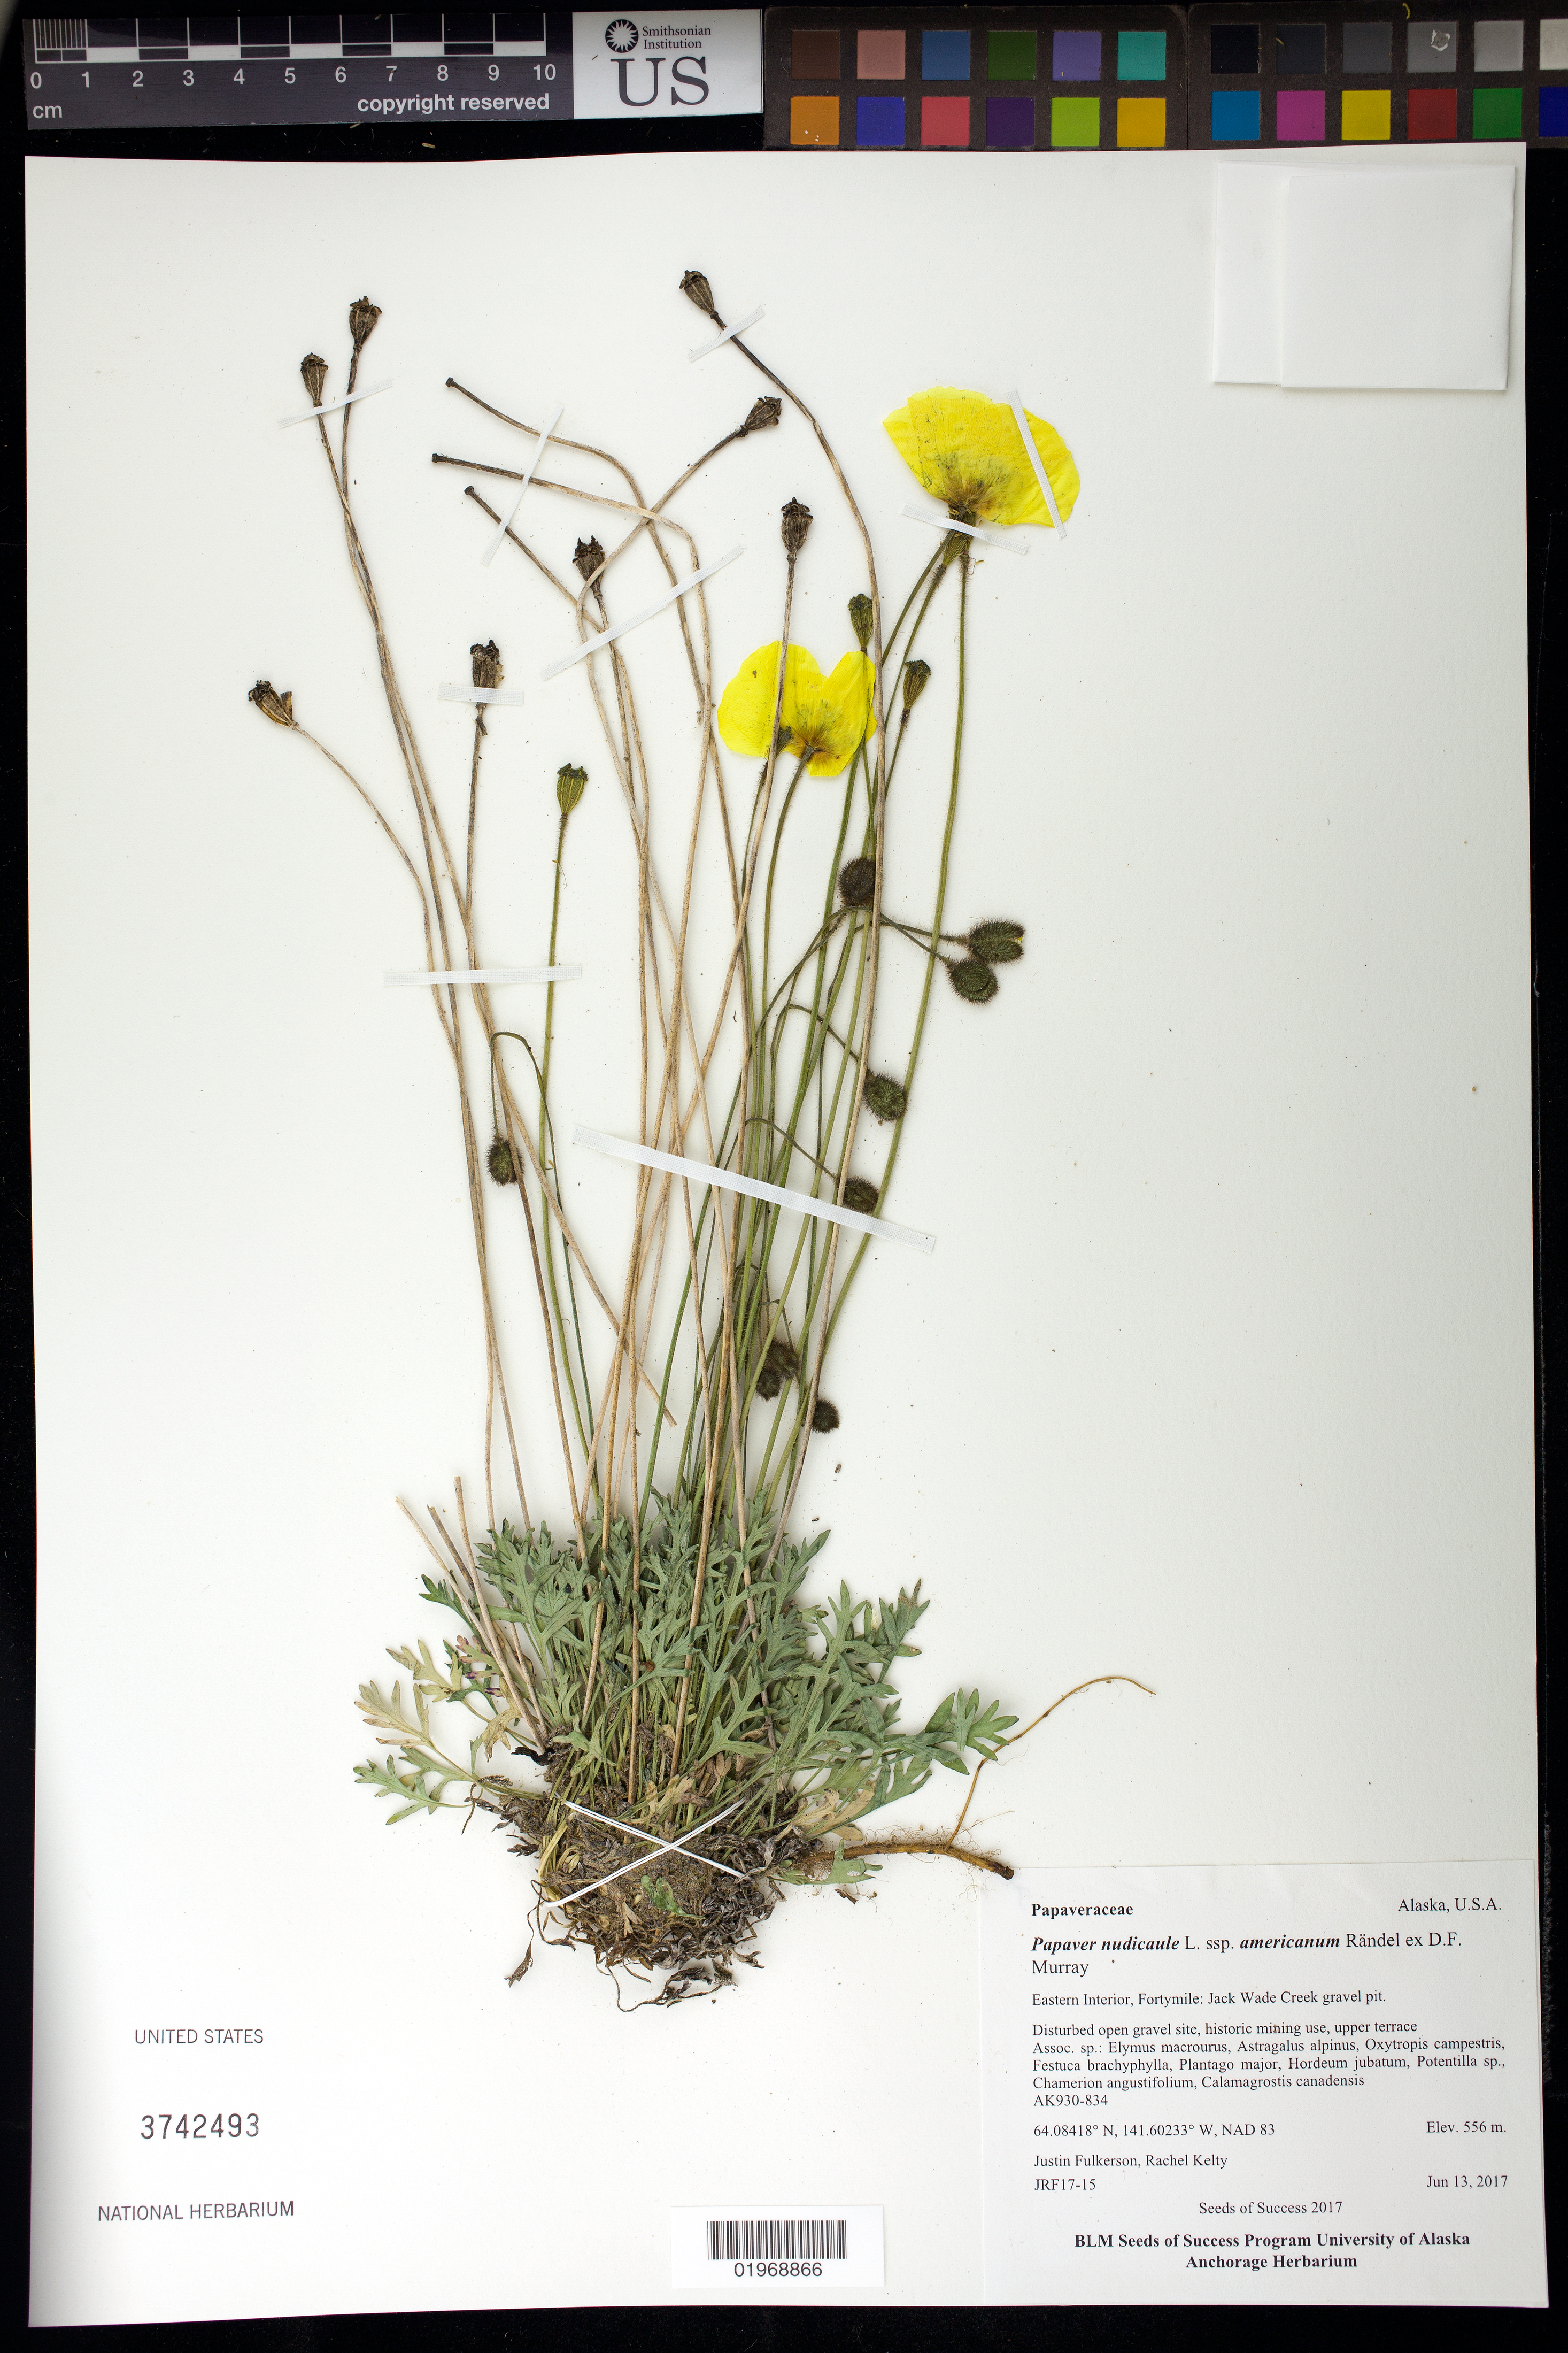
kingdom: Plantae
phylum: Tracheophyta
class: Magnoliopsida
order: Ranunculales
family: Papaveraceae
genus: Papaver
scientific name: Papaver nudicaule subsp. americanum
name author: Rändel ex D.F. Murray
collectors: J. Fulkerson & R. Kelty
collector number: JRF17-15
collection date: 2017-06-13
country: United States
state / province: Alaska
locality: Eastern Interior, Fortymile: Jack Wade Creek gravel pit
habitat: Disturbed open gravel site, historic mining use, upper terrace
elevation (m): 556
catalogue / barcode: US 3742493